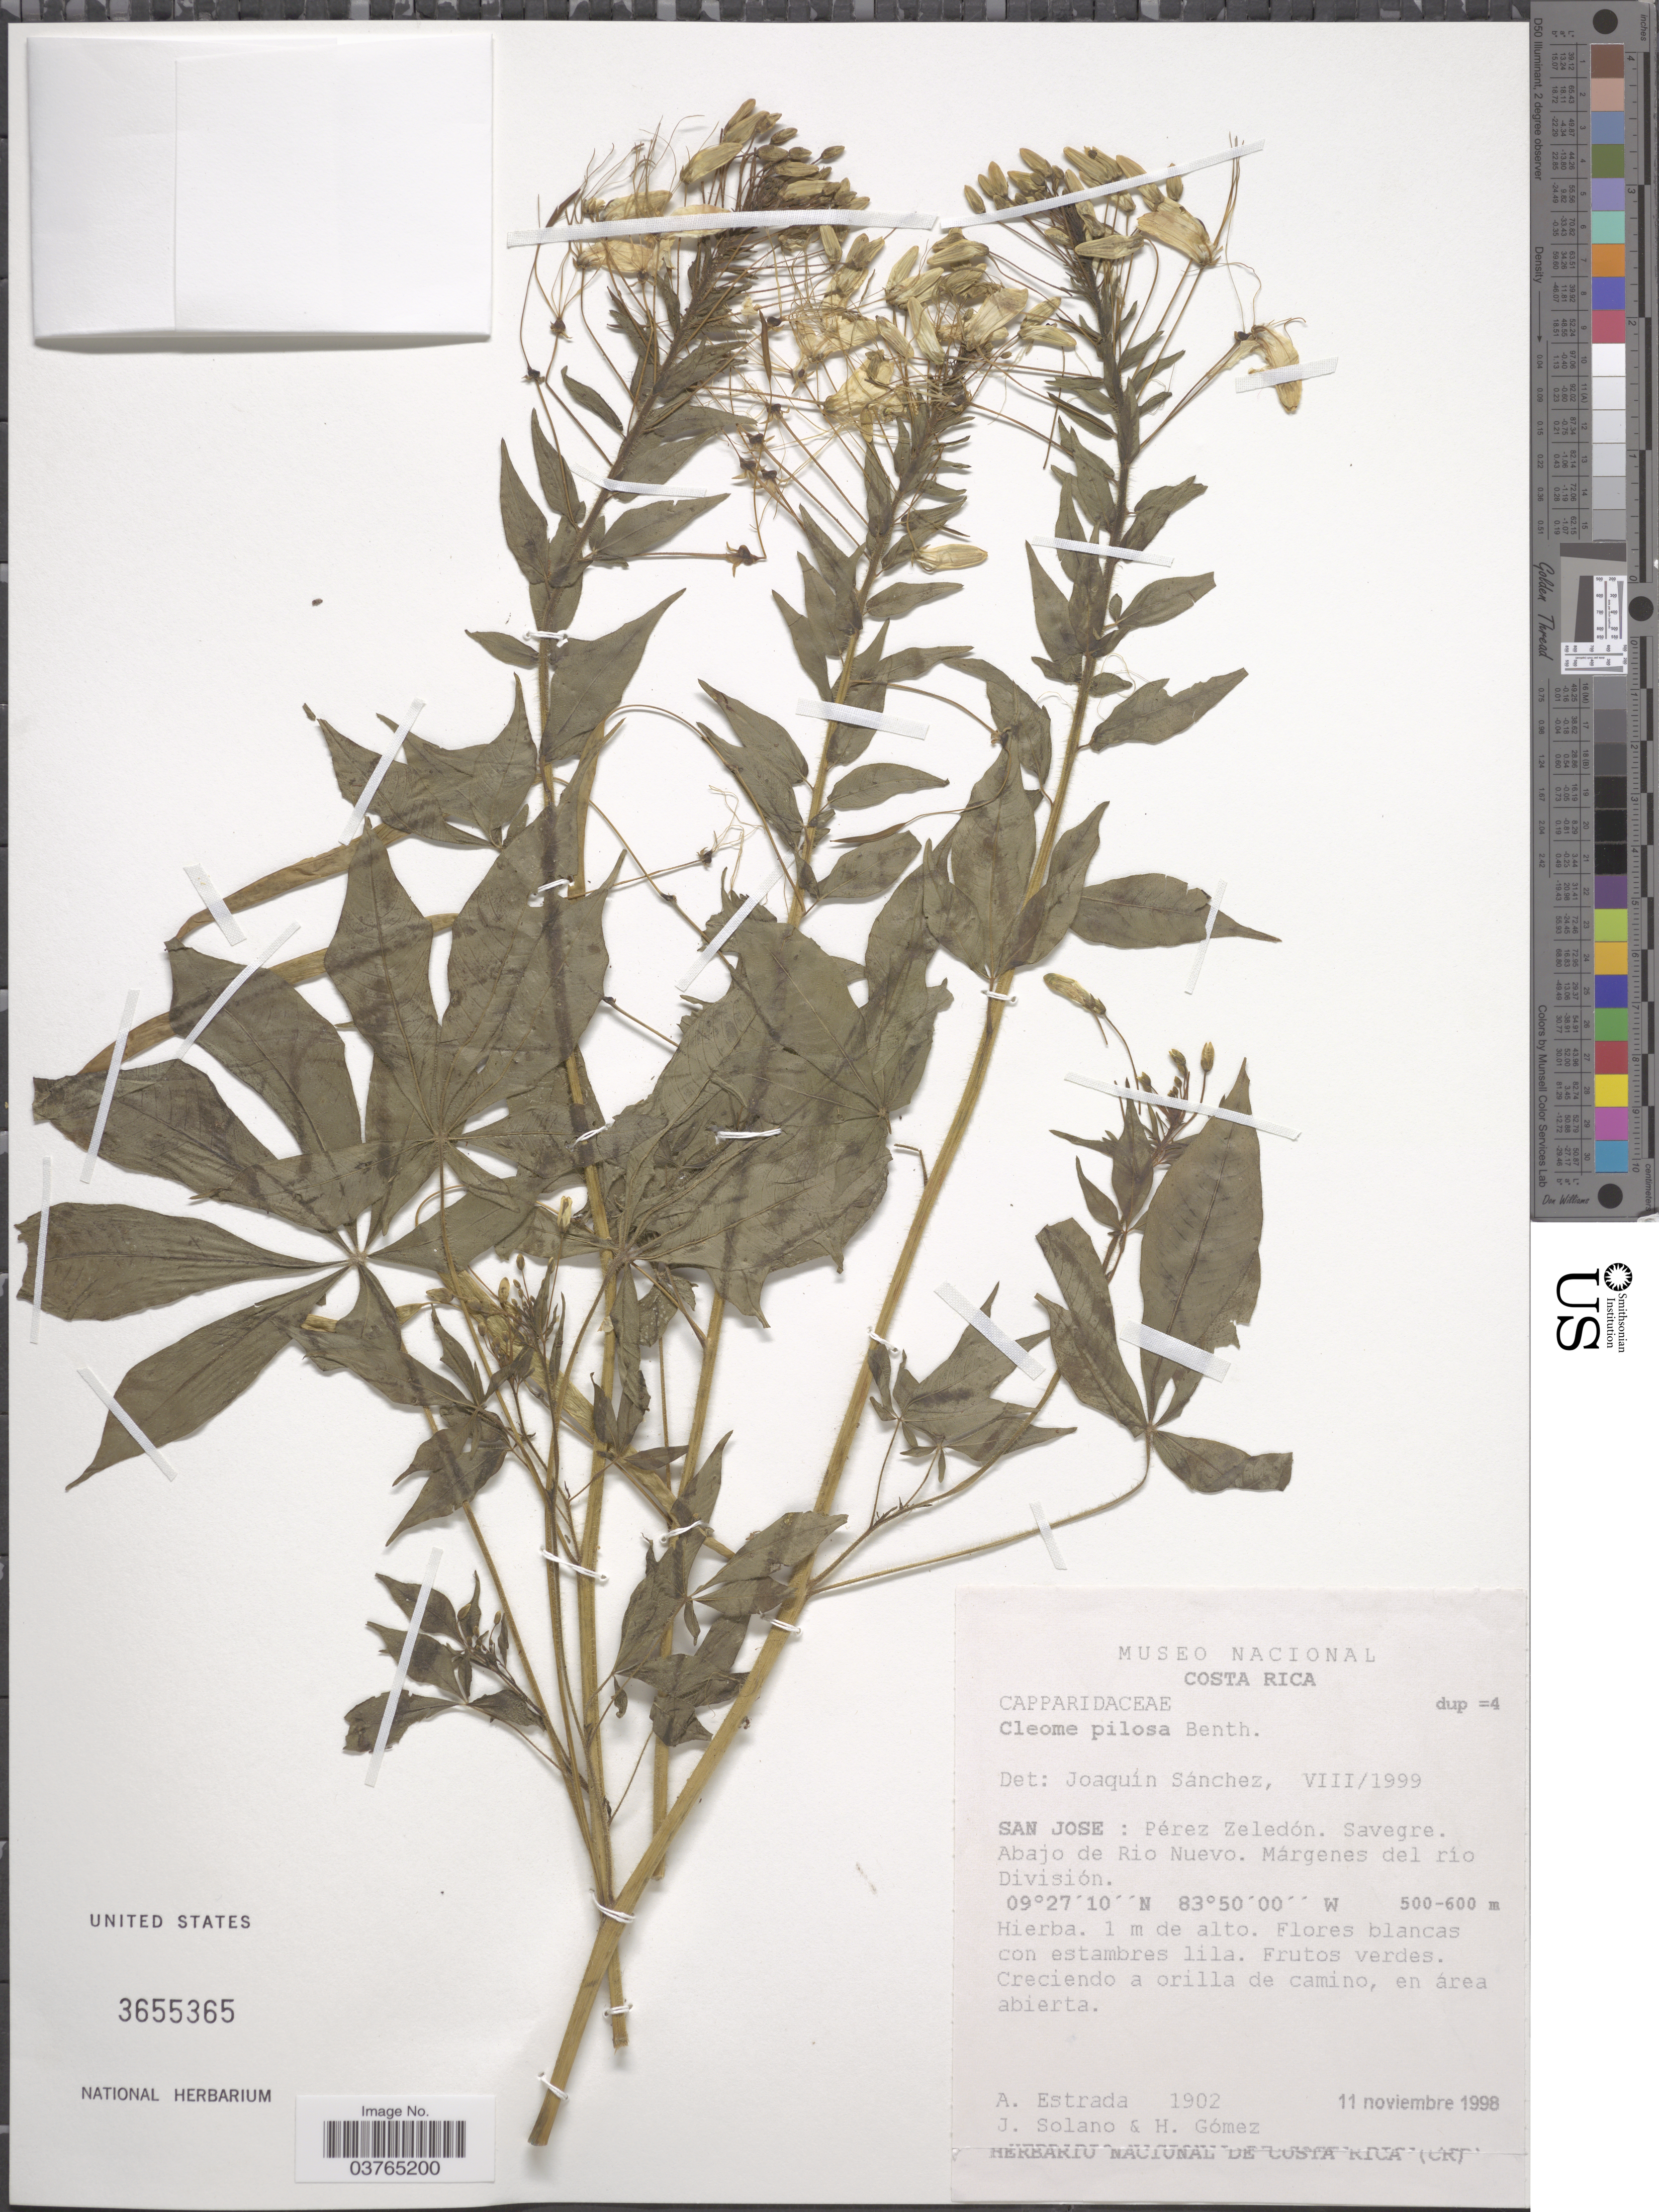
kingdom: Plantae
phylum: Tracheophyta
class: Magnoliopsida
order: Brassicales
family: Cleomaceae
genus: Cochranella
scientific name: Cochranella pilosa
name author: (Benth.) E.M. McGinty & Roalson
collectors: A. Estrada, J. Solano & H. Gomez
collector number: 1902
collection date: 1998-11-11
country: Costa Rica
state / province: San José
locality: Pérez Zeledón. Savegre. Abajo de Rio Nuevo. Márgenes del río División.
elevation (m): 500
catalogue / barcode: US 3655365